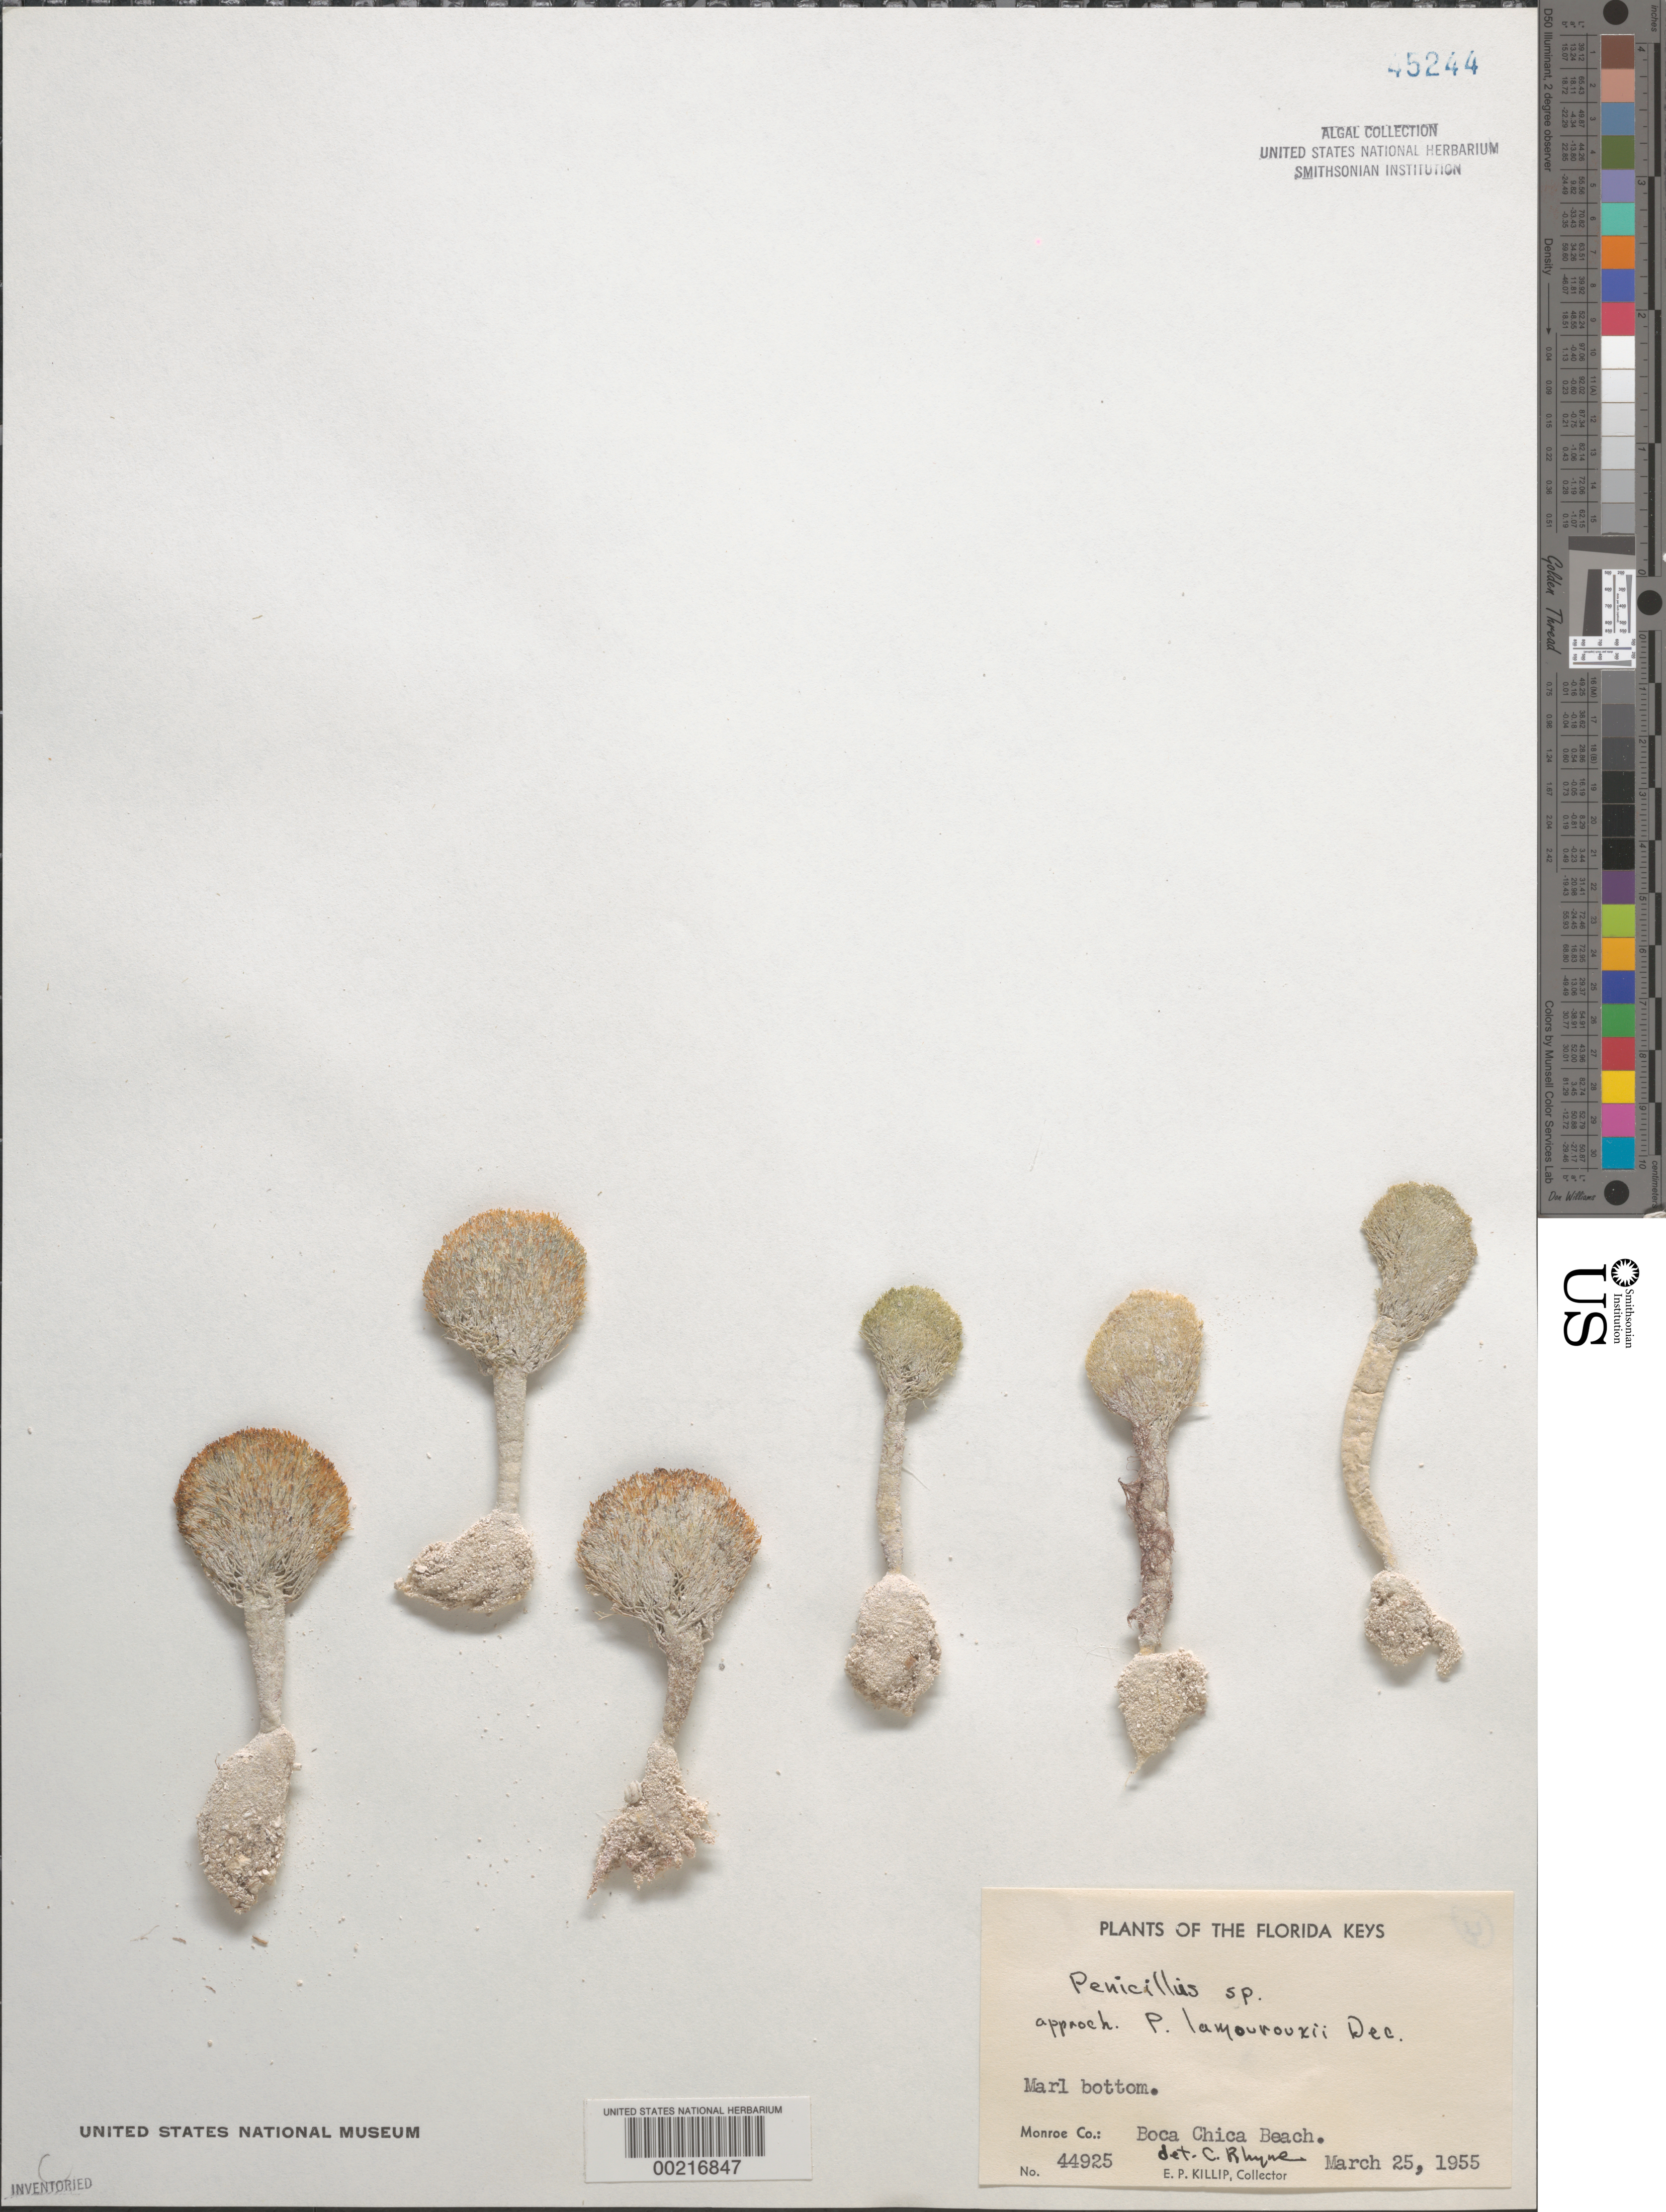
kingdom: Plantae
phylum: Chlorophyta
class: Ulvophyceae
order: Bryopsidales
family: Udoteaceae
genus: Penicillus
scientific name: Penicillus lamourouxii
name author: Decne.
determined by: Rhyne, C. F.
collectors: E. P. Killip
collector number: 44925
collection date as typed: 25 Mar 1955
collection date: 1955-03-25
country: United States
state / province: Florida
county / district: Monroe County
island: Boca Chica Key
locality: Boca Chica Beach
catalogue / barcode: US 45244